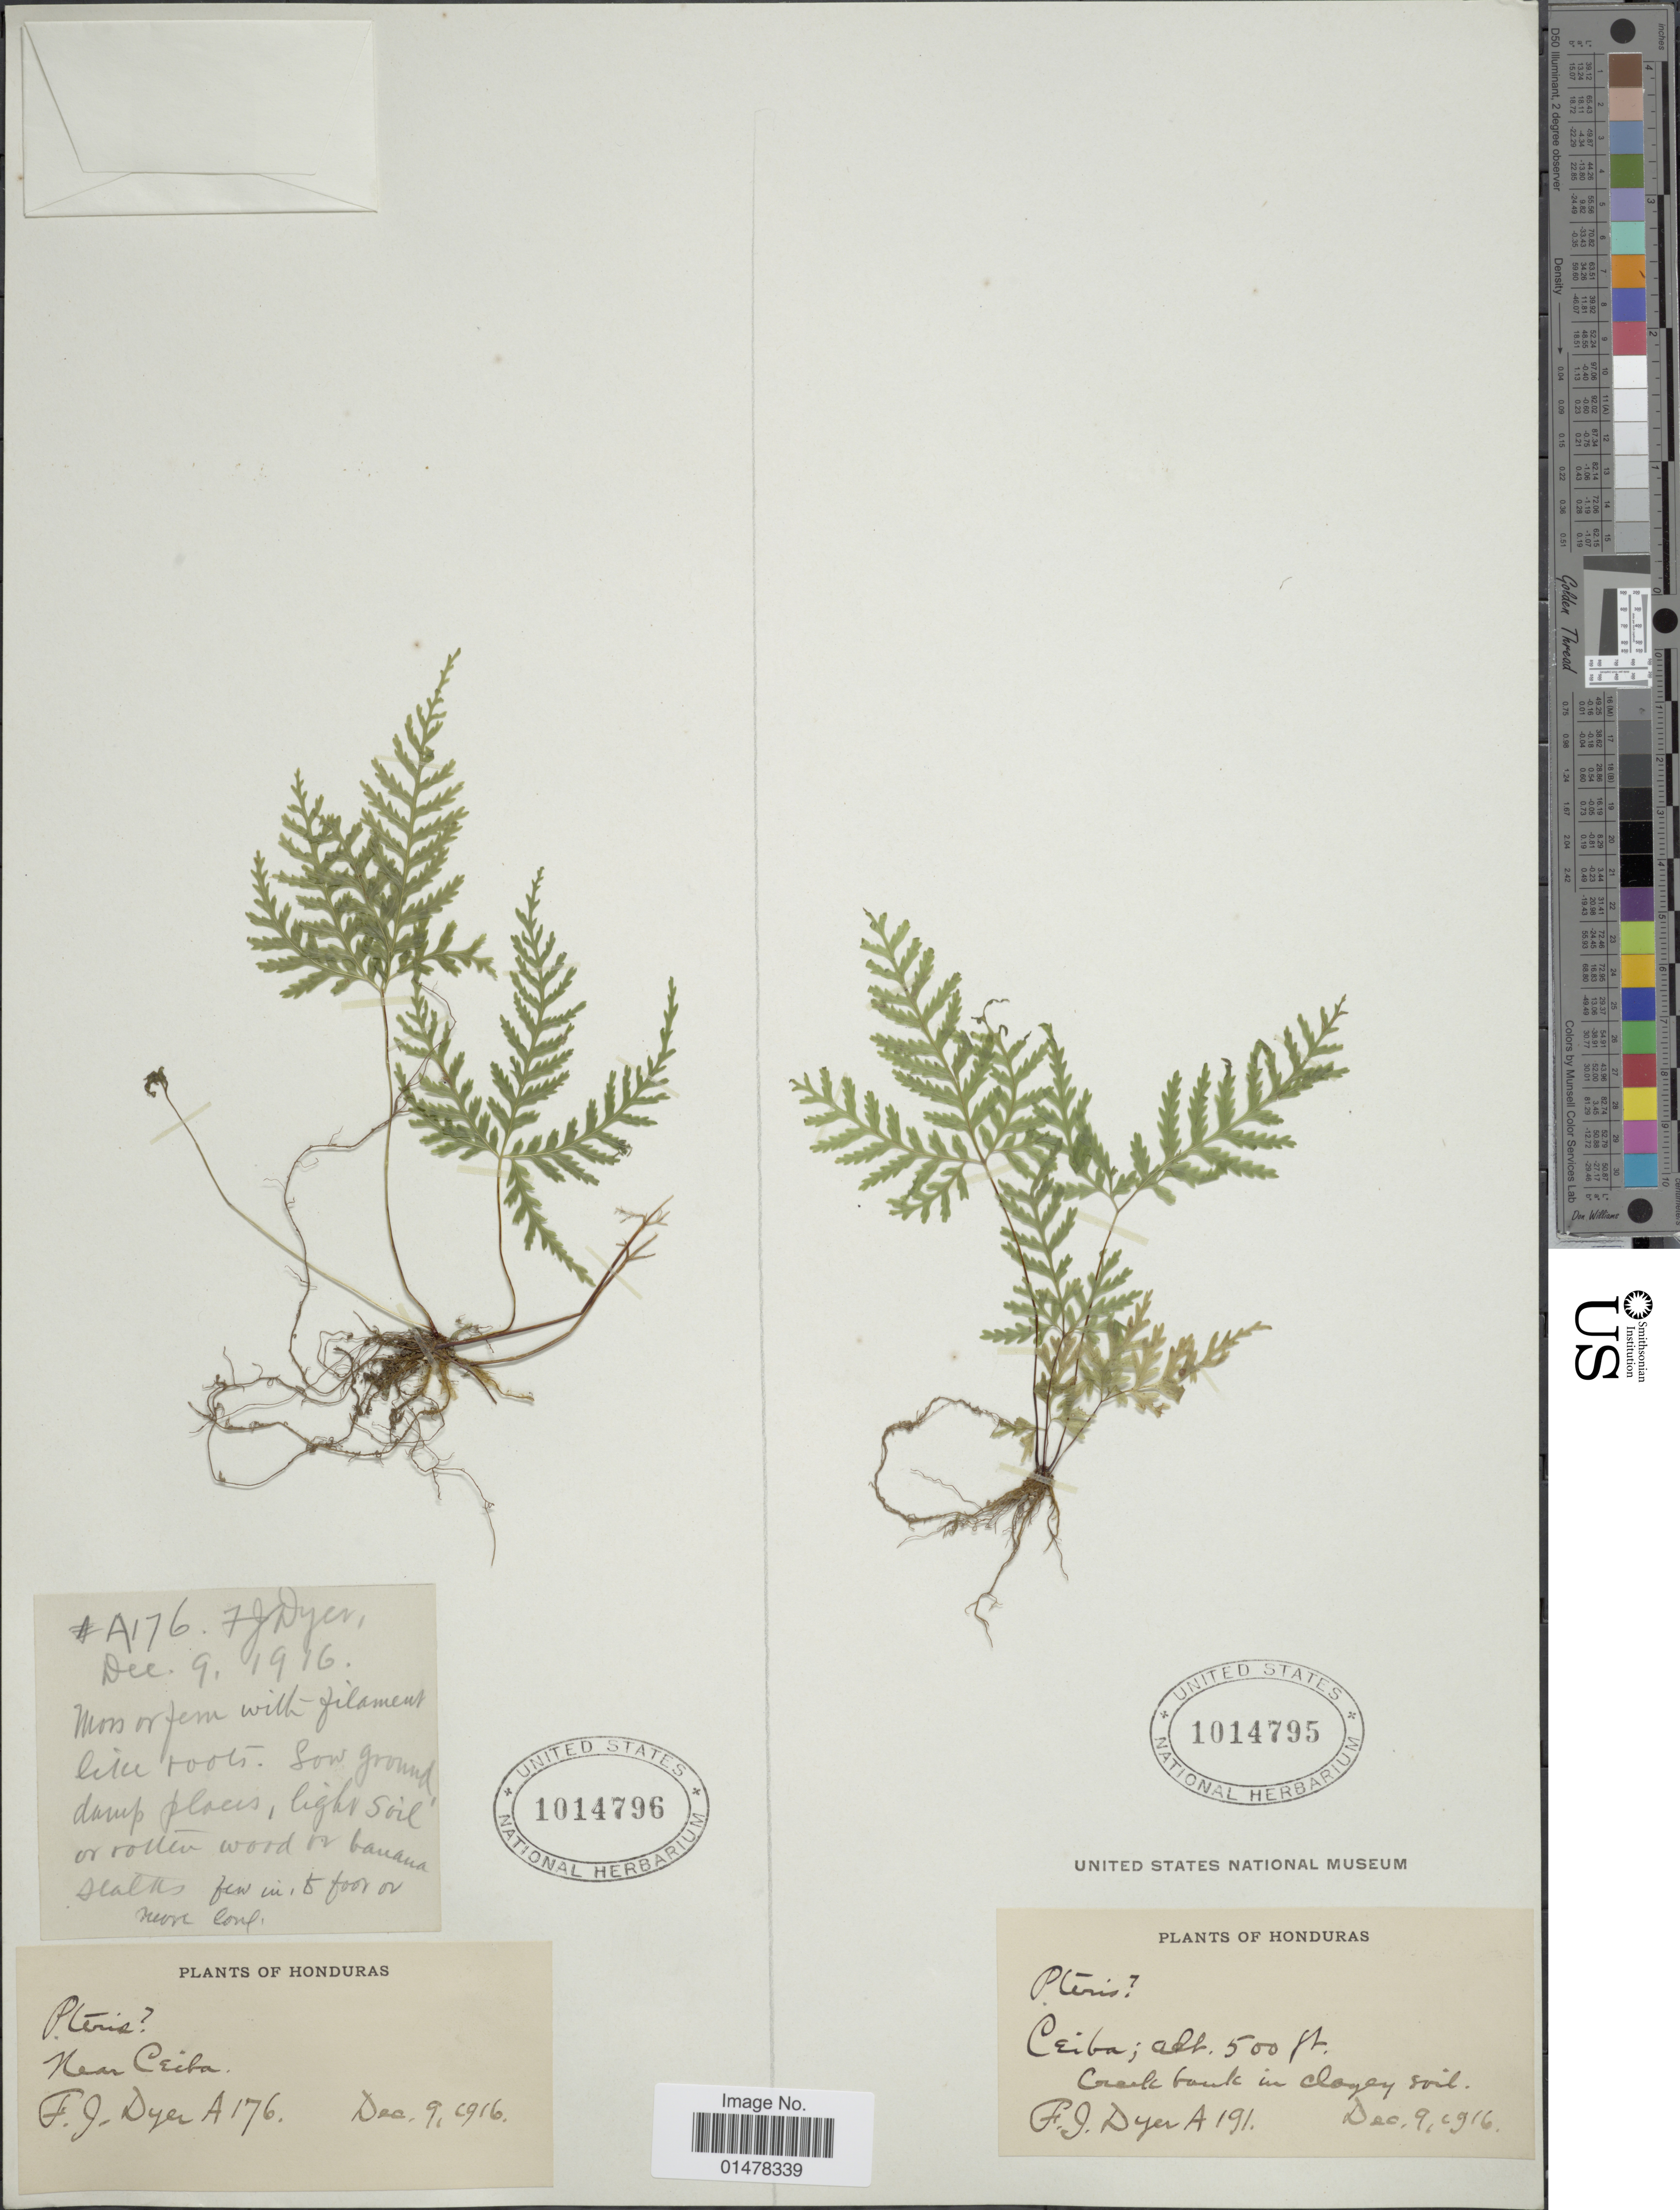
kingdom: Plantae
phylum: Tracheophyta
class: Polypodiopsida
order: Polypodiales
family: Pteridaceae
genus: Pteris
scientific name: Pteris sp.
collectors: F. J. Dyer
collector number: A176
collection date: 1916-12-09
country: Honduras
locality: Near Ceiba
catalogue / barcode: US 1014796-2